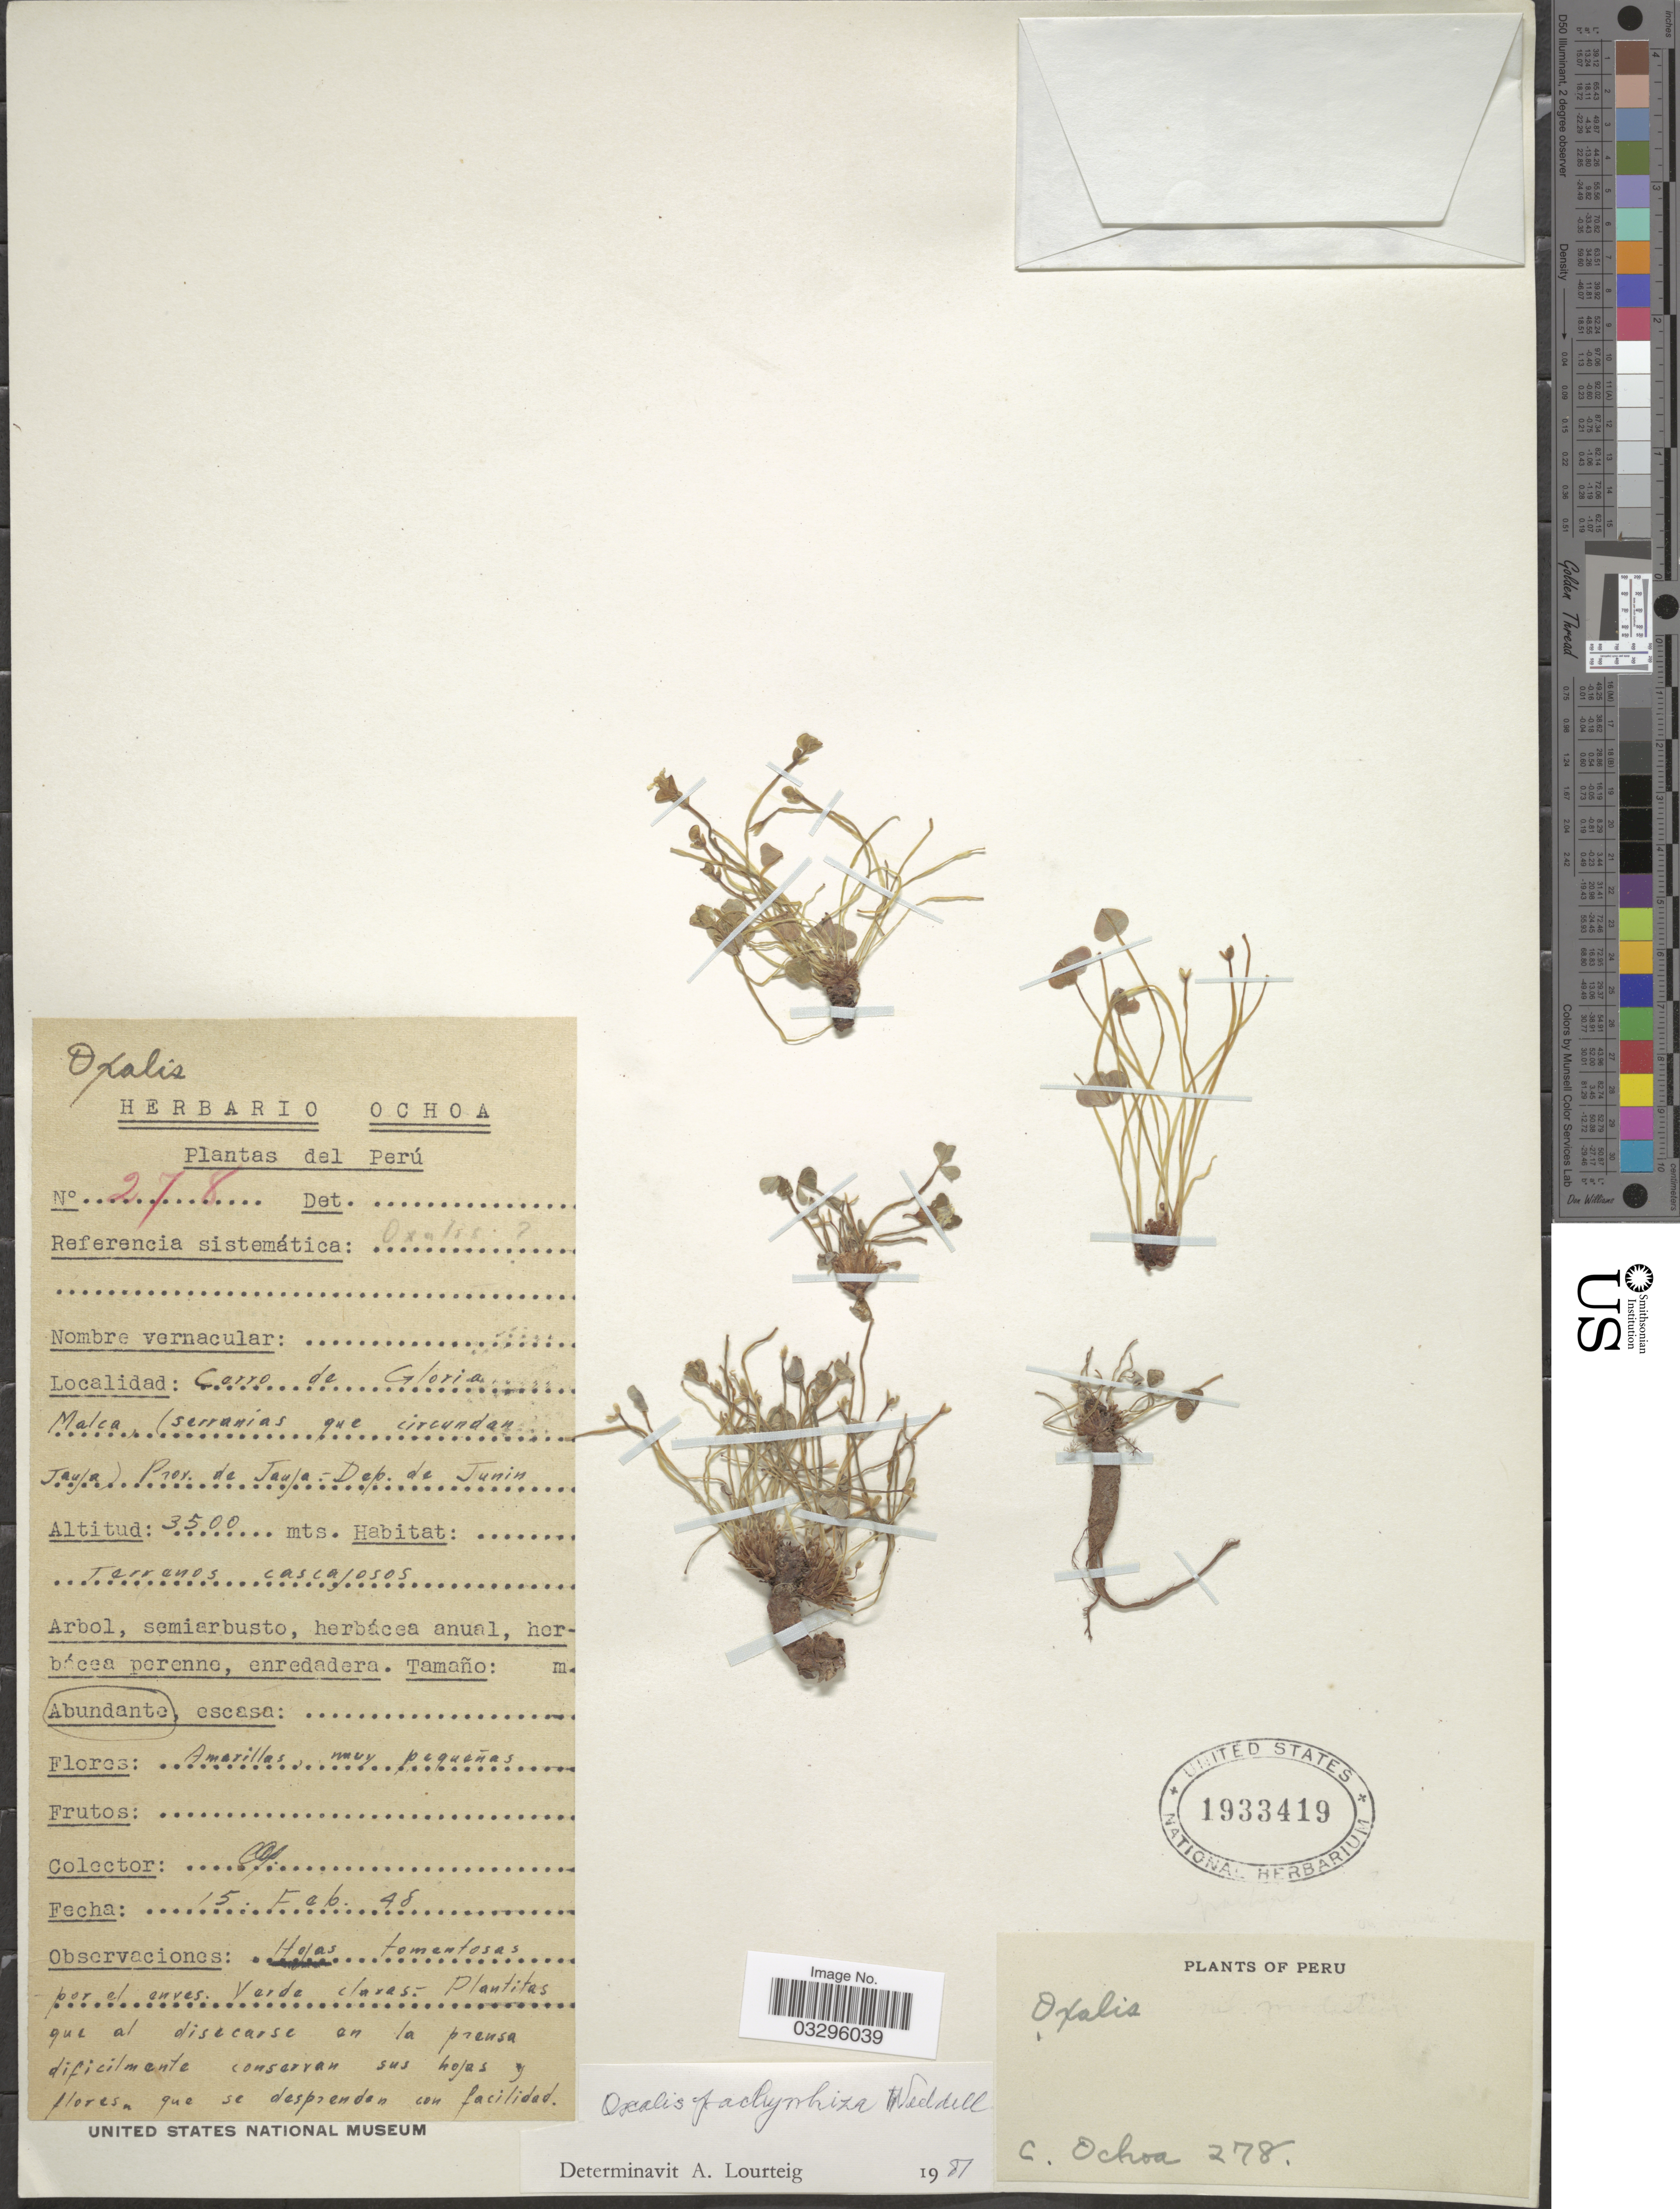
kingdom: Plantae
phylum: Tracheophyta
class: Magnoliopsida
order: Oxalidales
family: Oxalidaceae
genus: Oxalis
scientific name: Oxalis pachyrrhiza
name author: Wedd.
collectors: C. Ochoa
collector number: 278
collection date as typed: Transcribed d/m/y: 15/2/48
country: Peru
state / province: Junín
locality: Cerro de Gloria. Malca, (serranias que circundan Jauja). Prov. de Jauja. Dep. de Junin.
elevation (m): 3500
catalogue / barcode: US 1933419